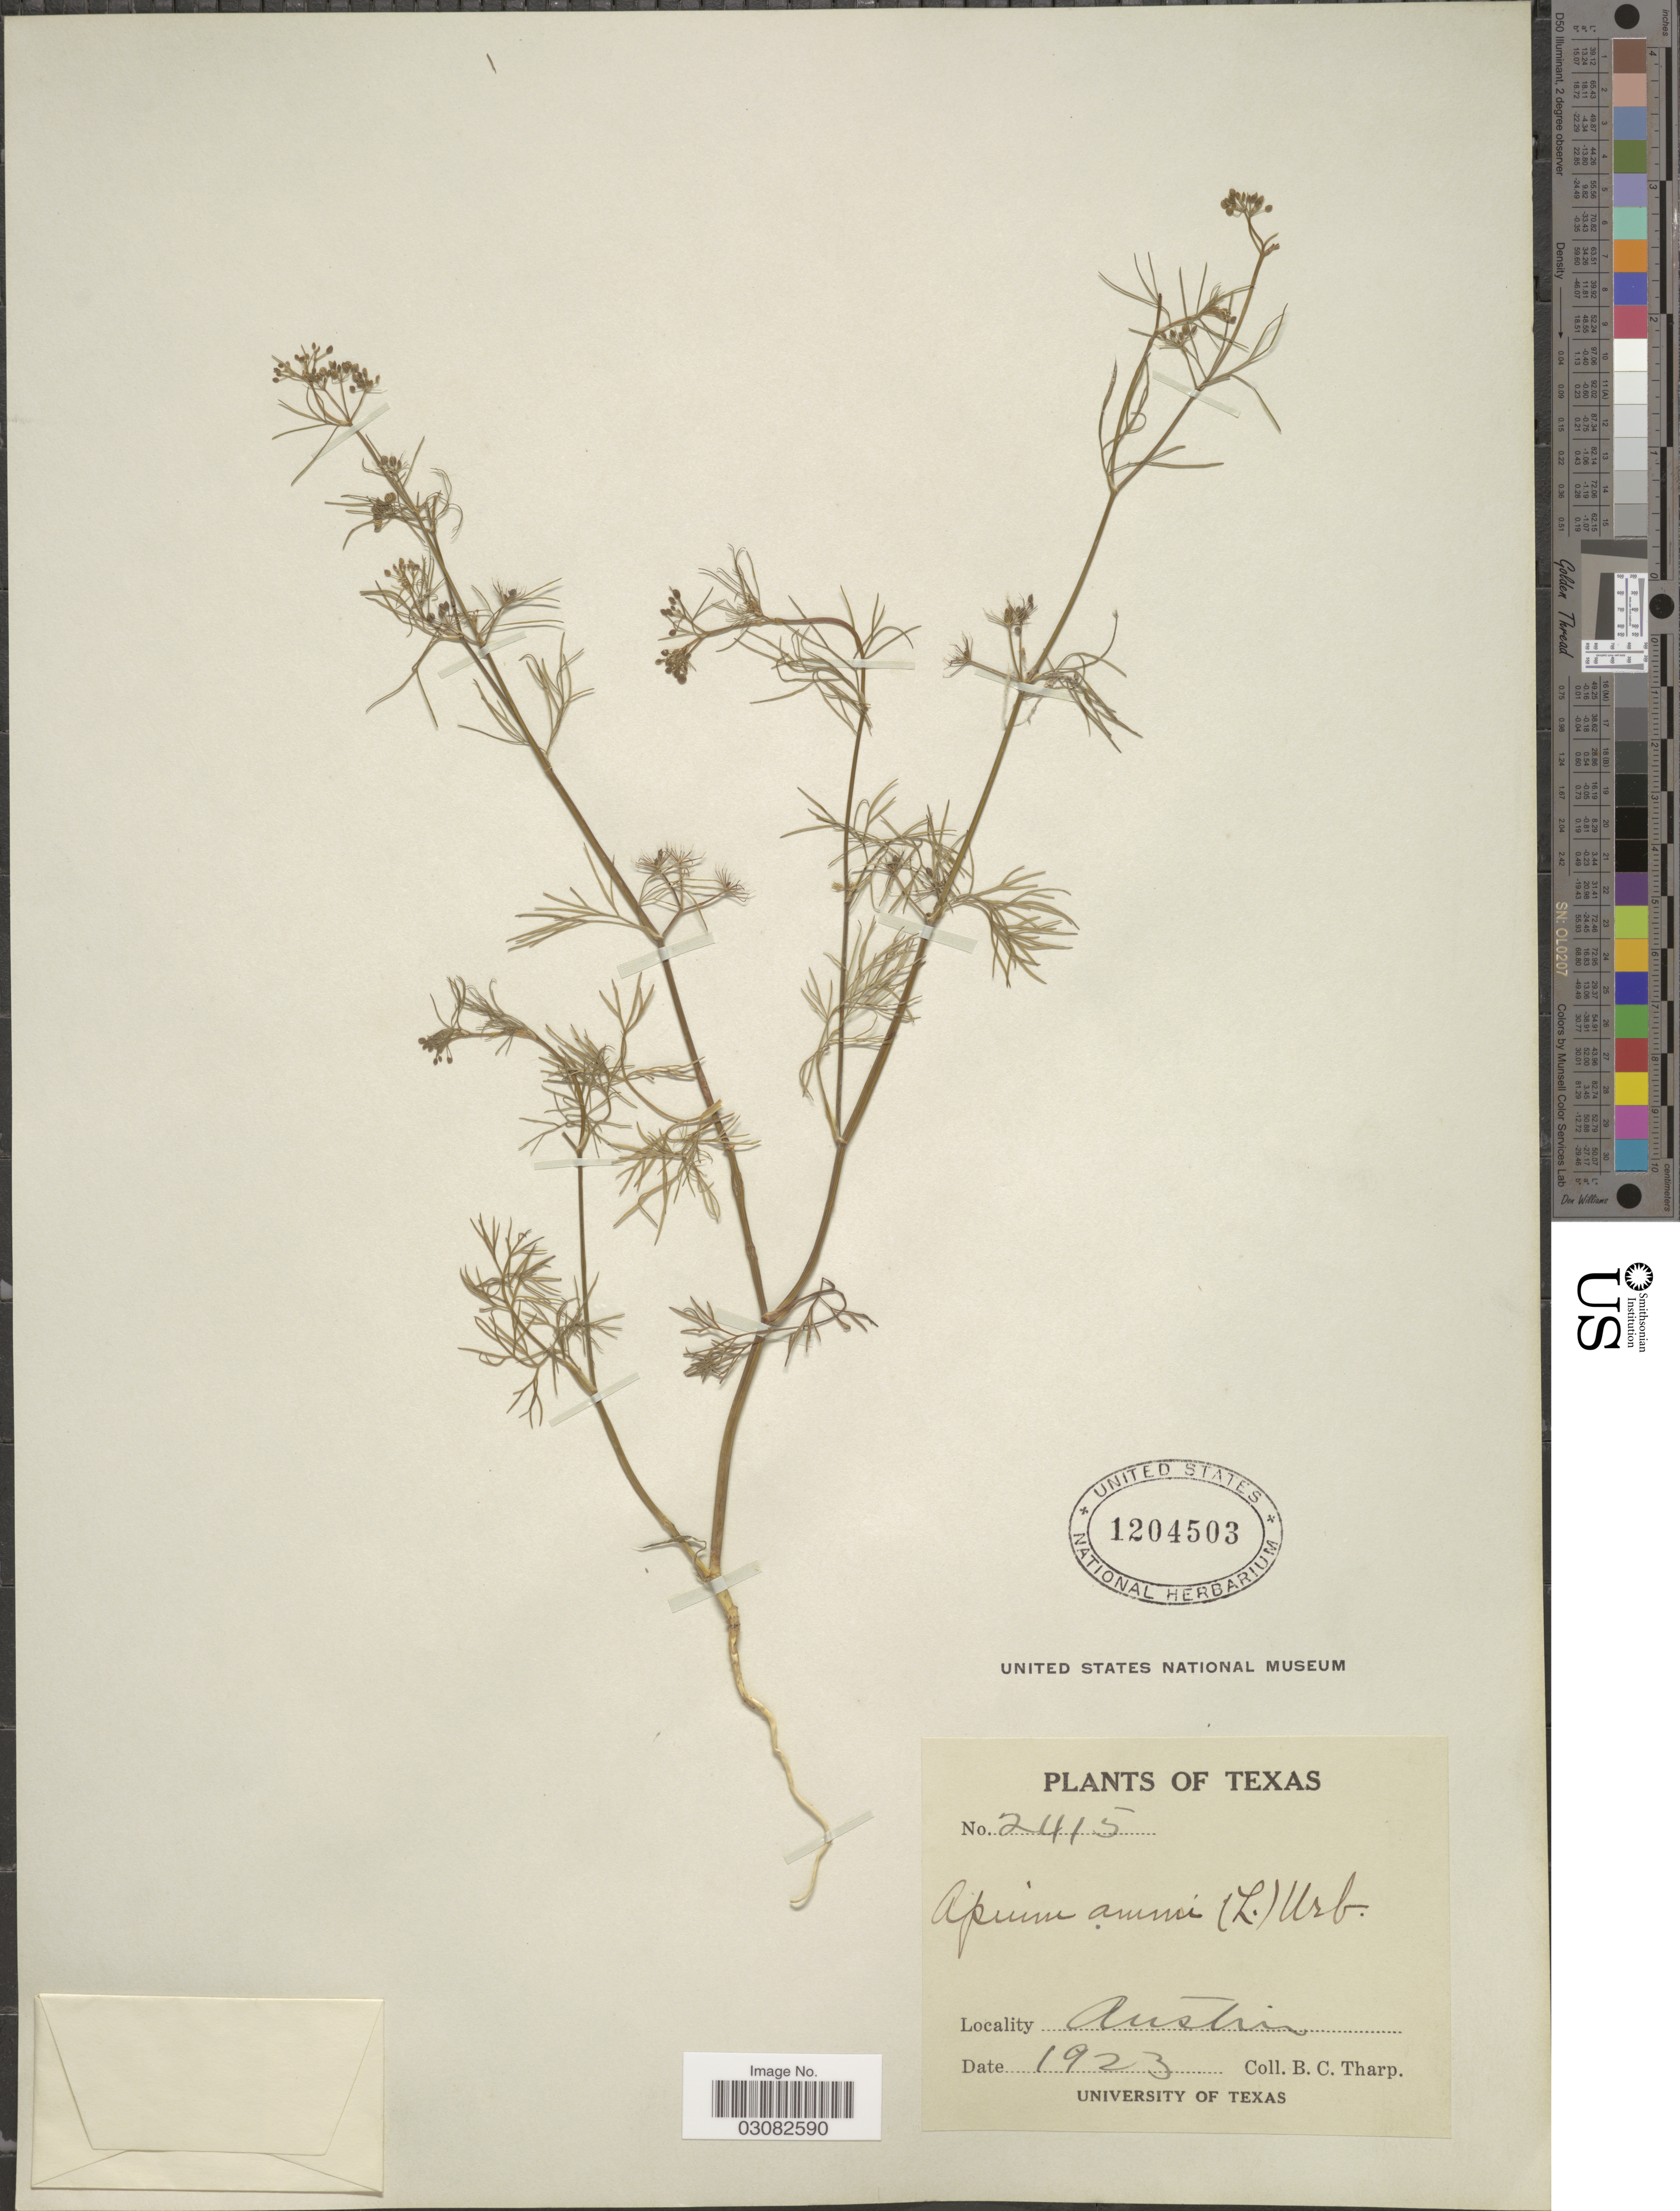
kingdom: Plantae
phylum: Tracheophyta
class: Magnoliopsida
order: Apiales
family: Apiaceae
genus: Apium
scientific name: Apium ammi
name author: (Jacq.) Urb.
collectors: B. C. Tharp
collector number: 2415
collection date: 1923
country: United States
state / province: Texas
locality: Austin.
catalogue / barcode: US 1204503